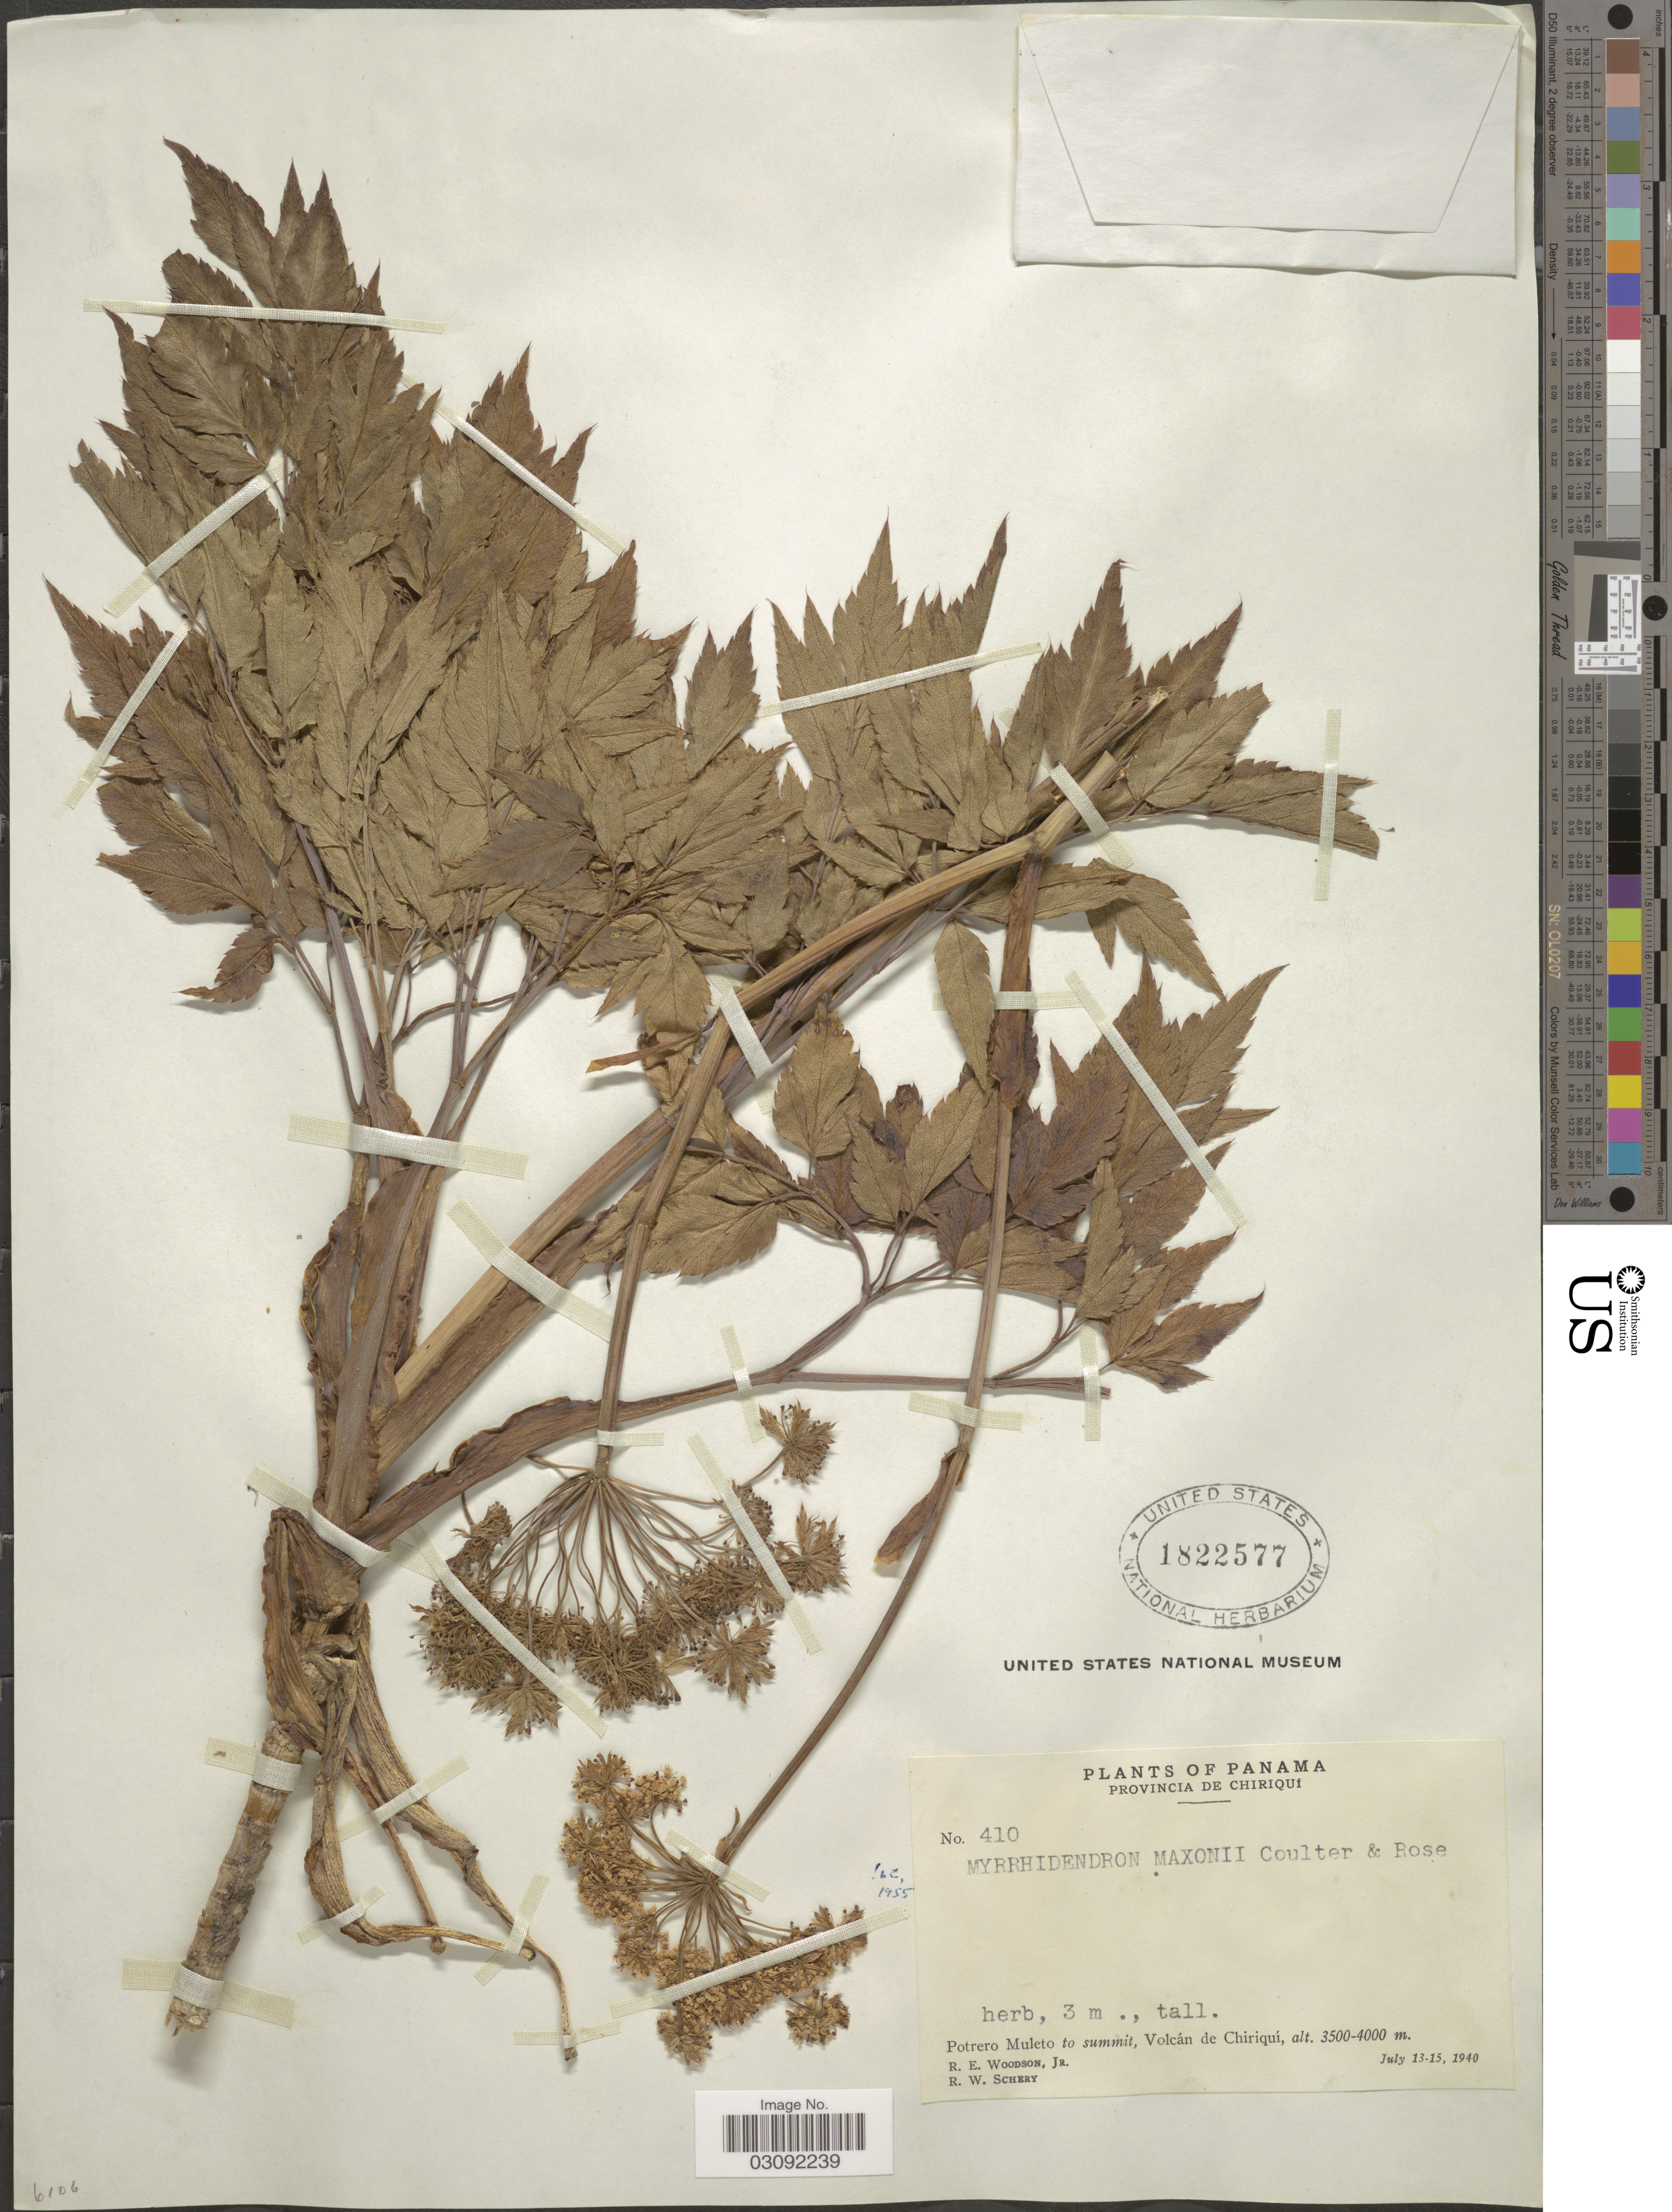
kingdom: Plantae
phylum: Tracheophyta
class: Magnoliopsida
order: Apiales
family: Apiaceae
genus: Myrrhidendron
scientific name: Myrrhidendron maxonii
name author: J.M. Coult. & Rose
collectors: R. E. Woodson & R. W. Schery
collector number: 410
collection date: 1940-07-13/1940-07-15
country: Panama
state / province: Chiriqui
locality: Provincia de Chiriquí. Potrero Muleto to summit, Volcán de Chiriquí.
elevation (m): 3500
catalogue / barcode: US 1822577